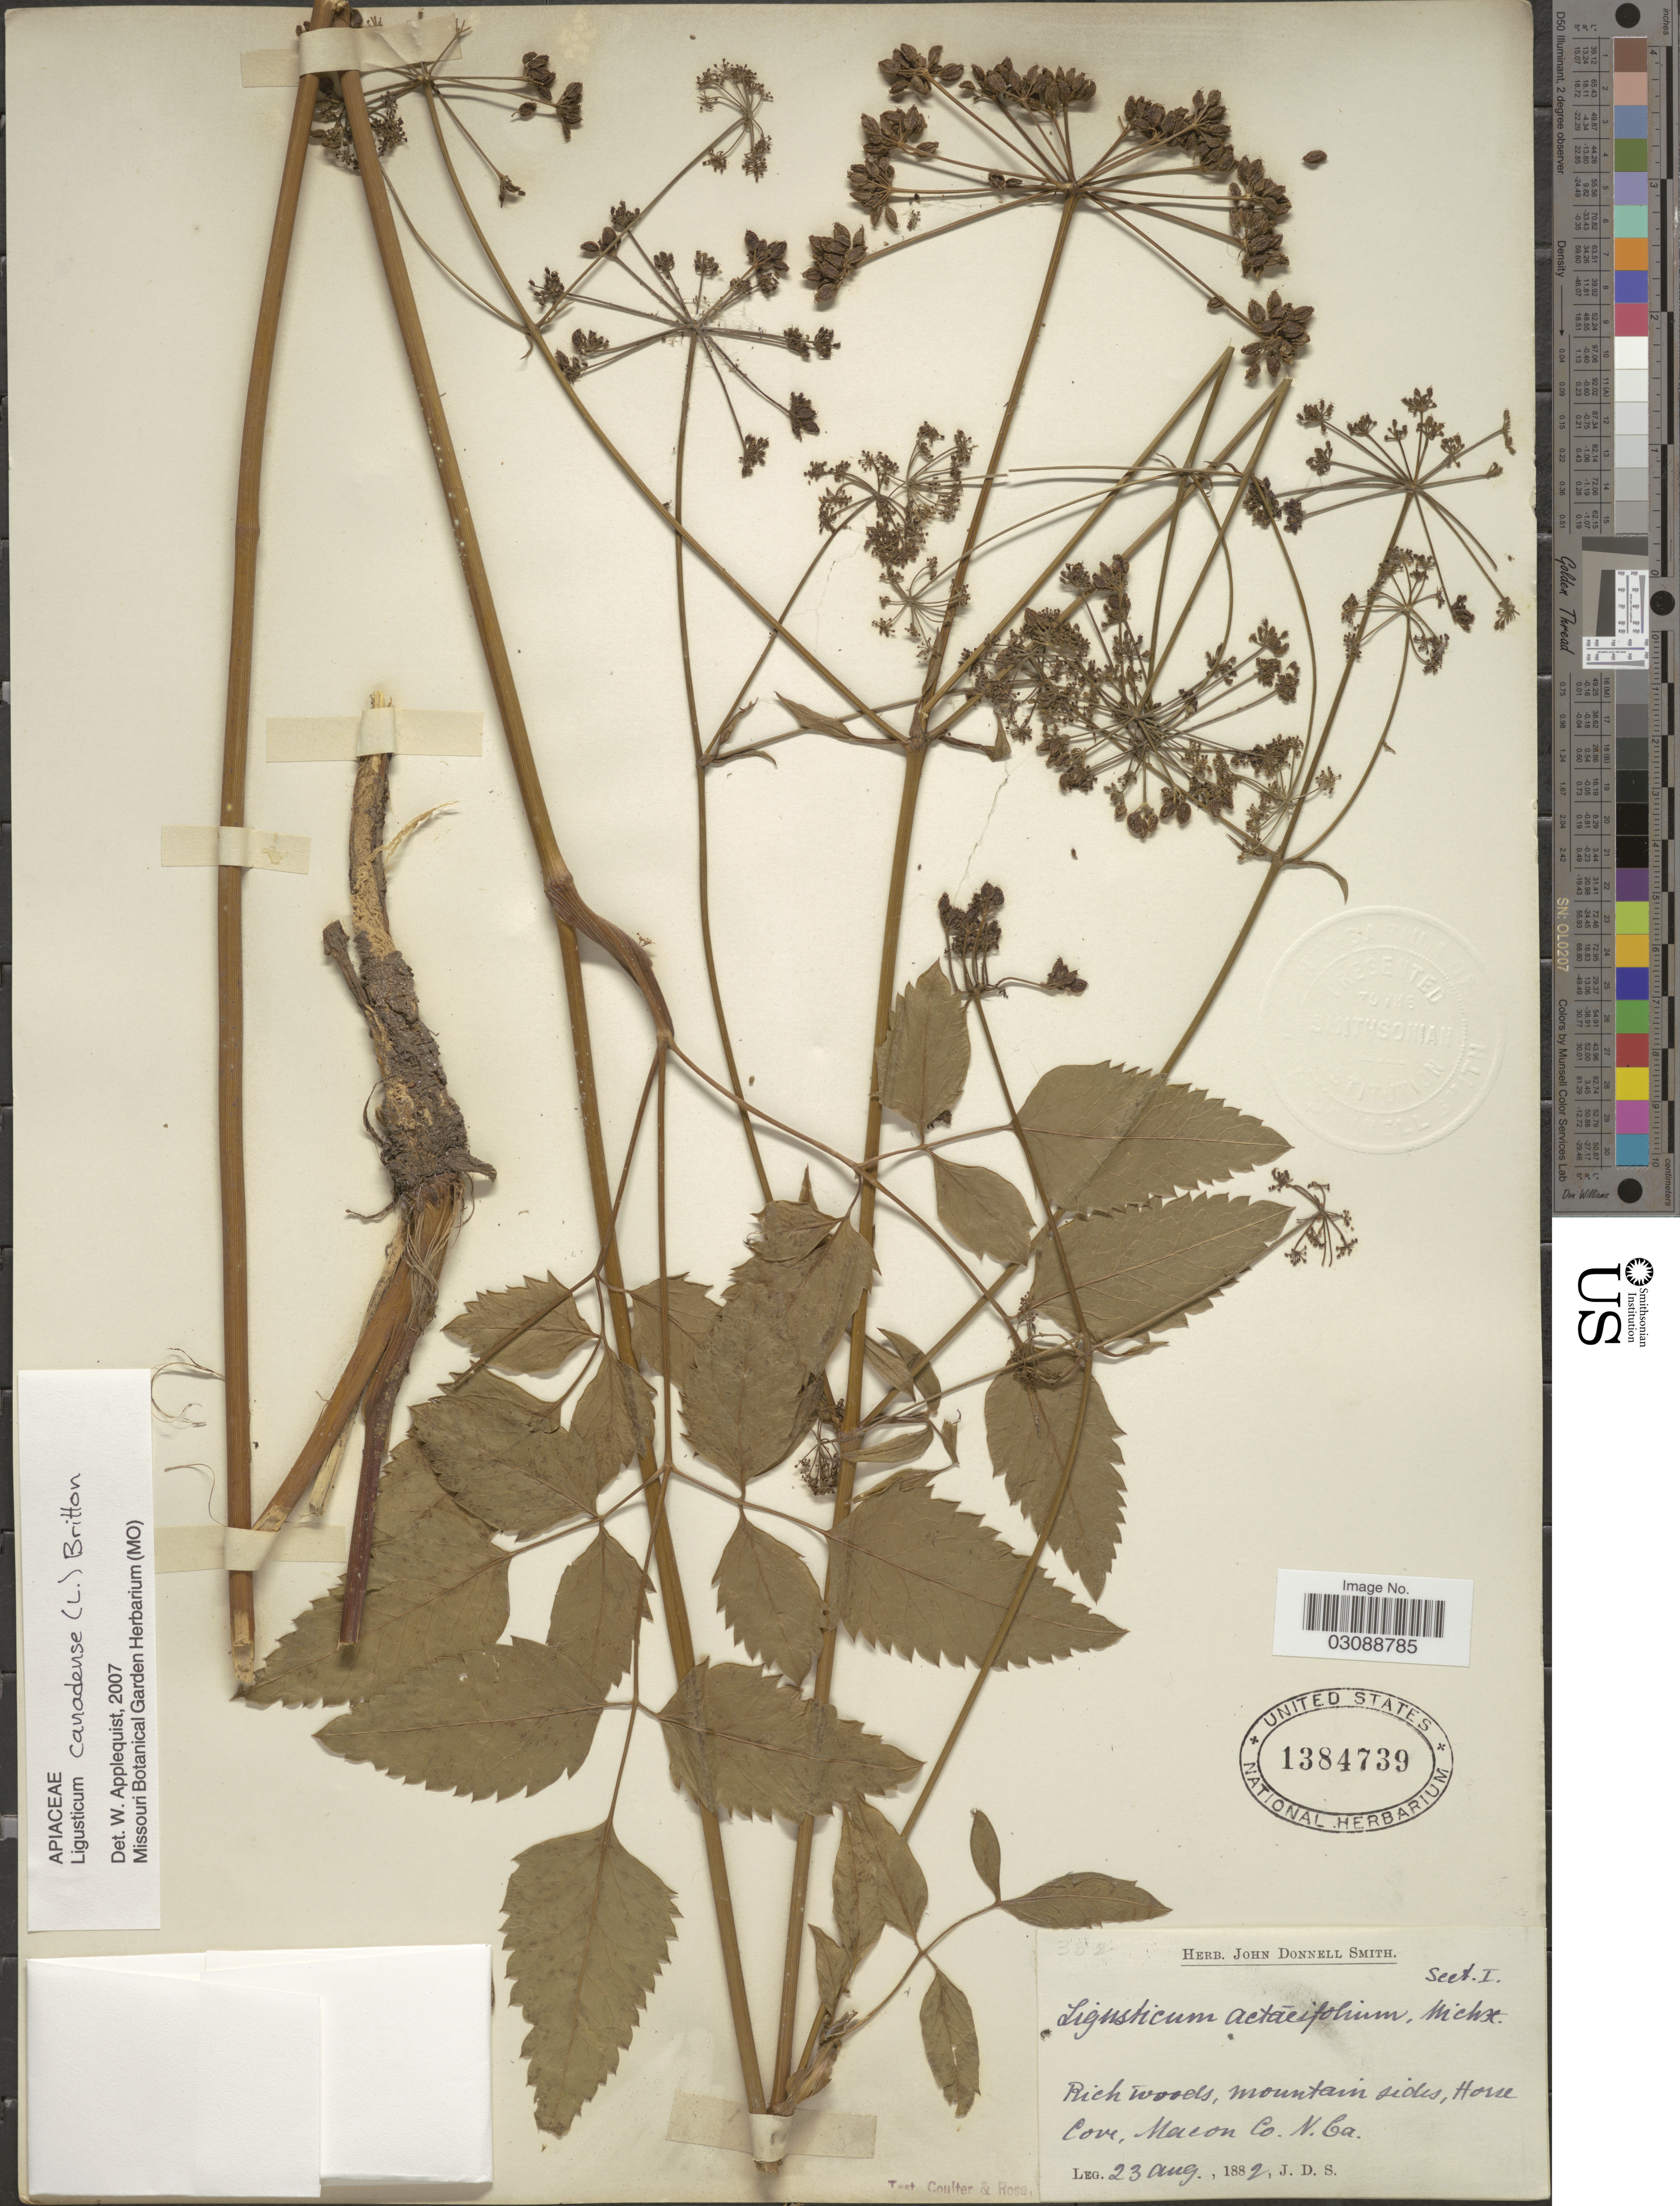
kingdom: Plantae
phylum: Tracheophyta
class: Magnoliopsida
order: Apiales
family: Apiaceae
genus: Ligusticum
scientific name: Ligusticum canadense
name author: (L.) Britton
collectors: J. Donnell Smith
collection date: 1882-08-23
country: United States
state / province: North Carolina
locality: Mountain sides, Horse Cove, Macon Co.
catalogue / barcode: US 1384739